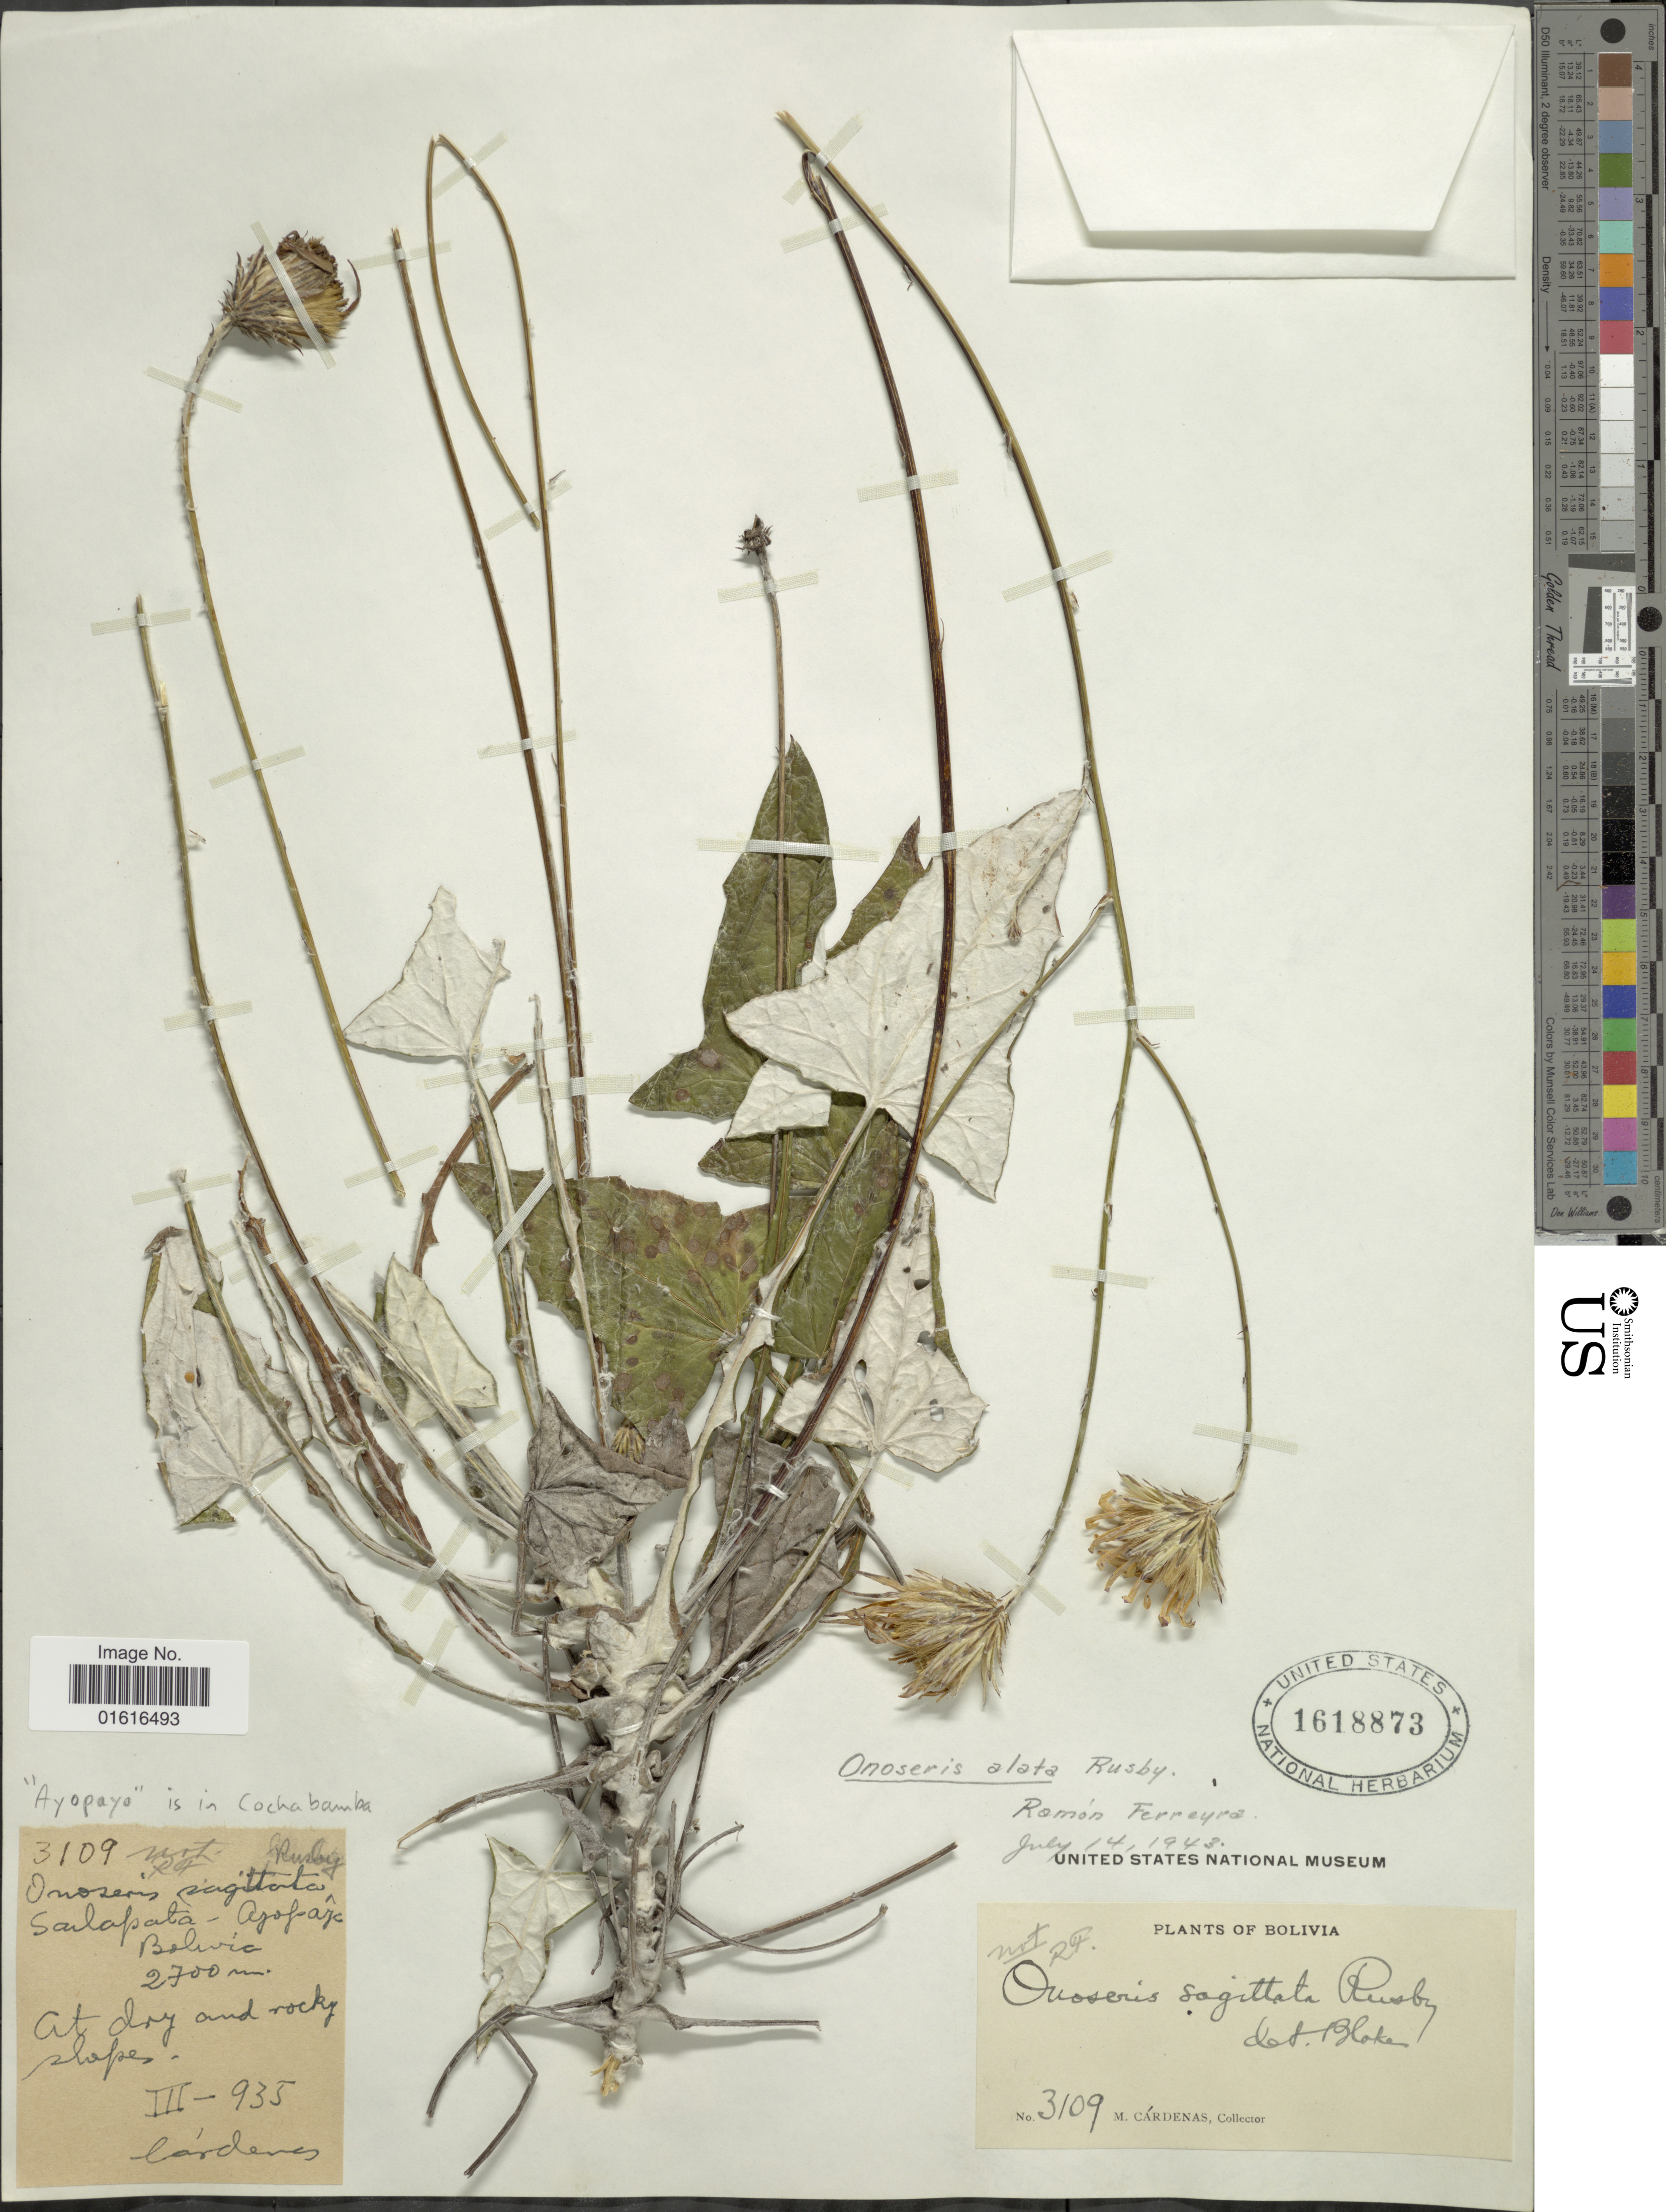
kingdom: Plantae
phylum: Tracheophyta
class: Magnoliopsida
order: Asterales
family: Asteraceae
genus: Onoseris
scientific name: Onoseris alata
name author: Rusby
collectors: M. Cárdenas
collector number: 3109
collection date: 1935-03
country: Bolivia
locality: Salapata-Azopaza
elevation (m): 2700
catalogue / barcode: US 1618873